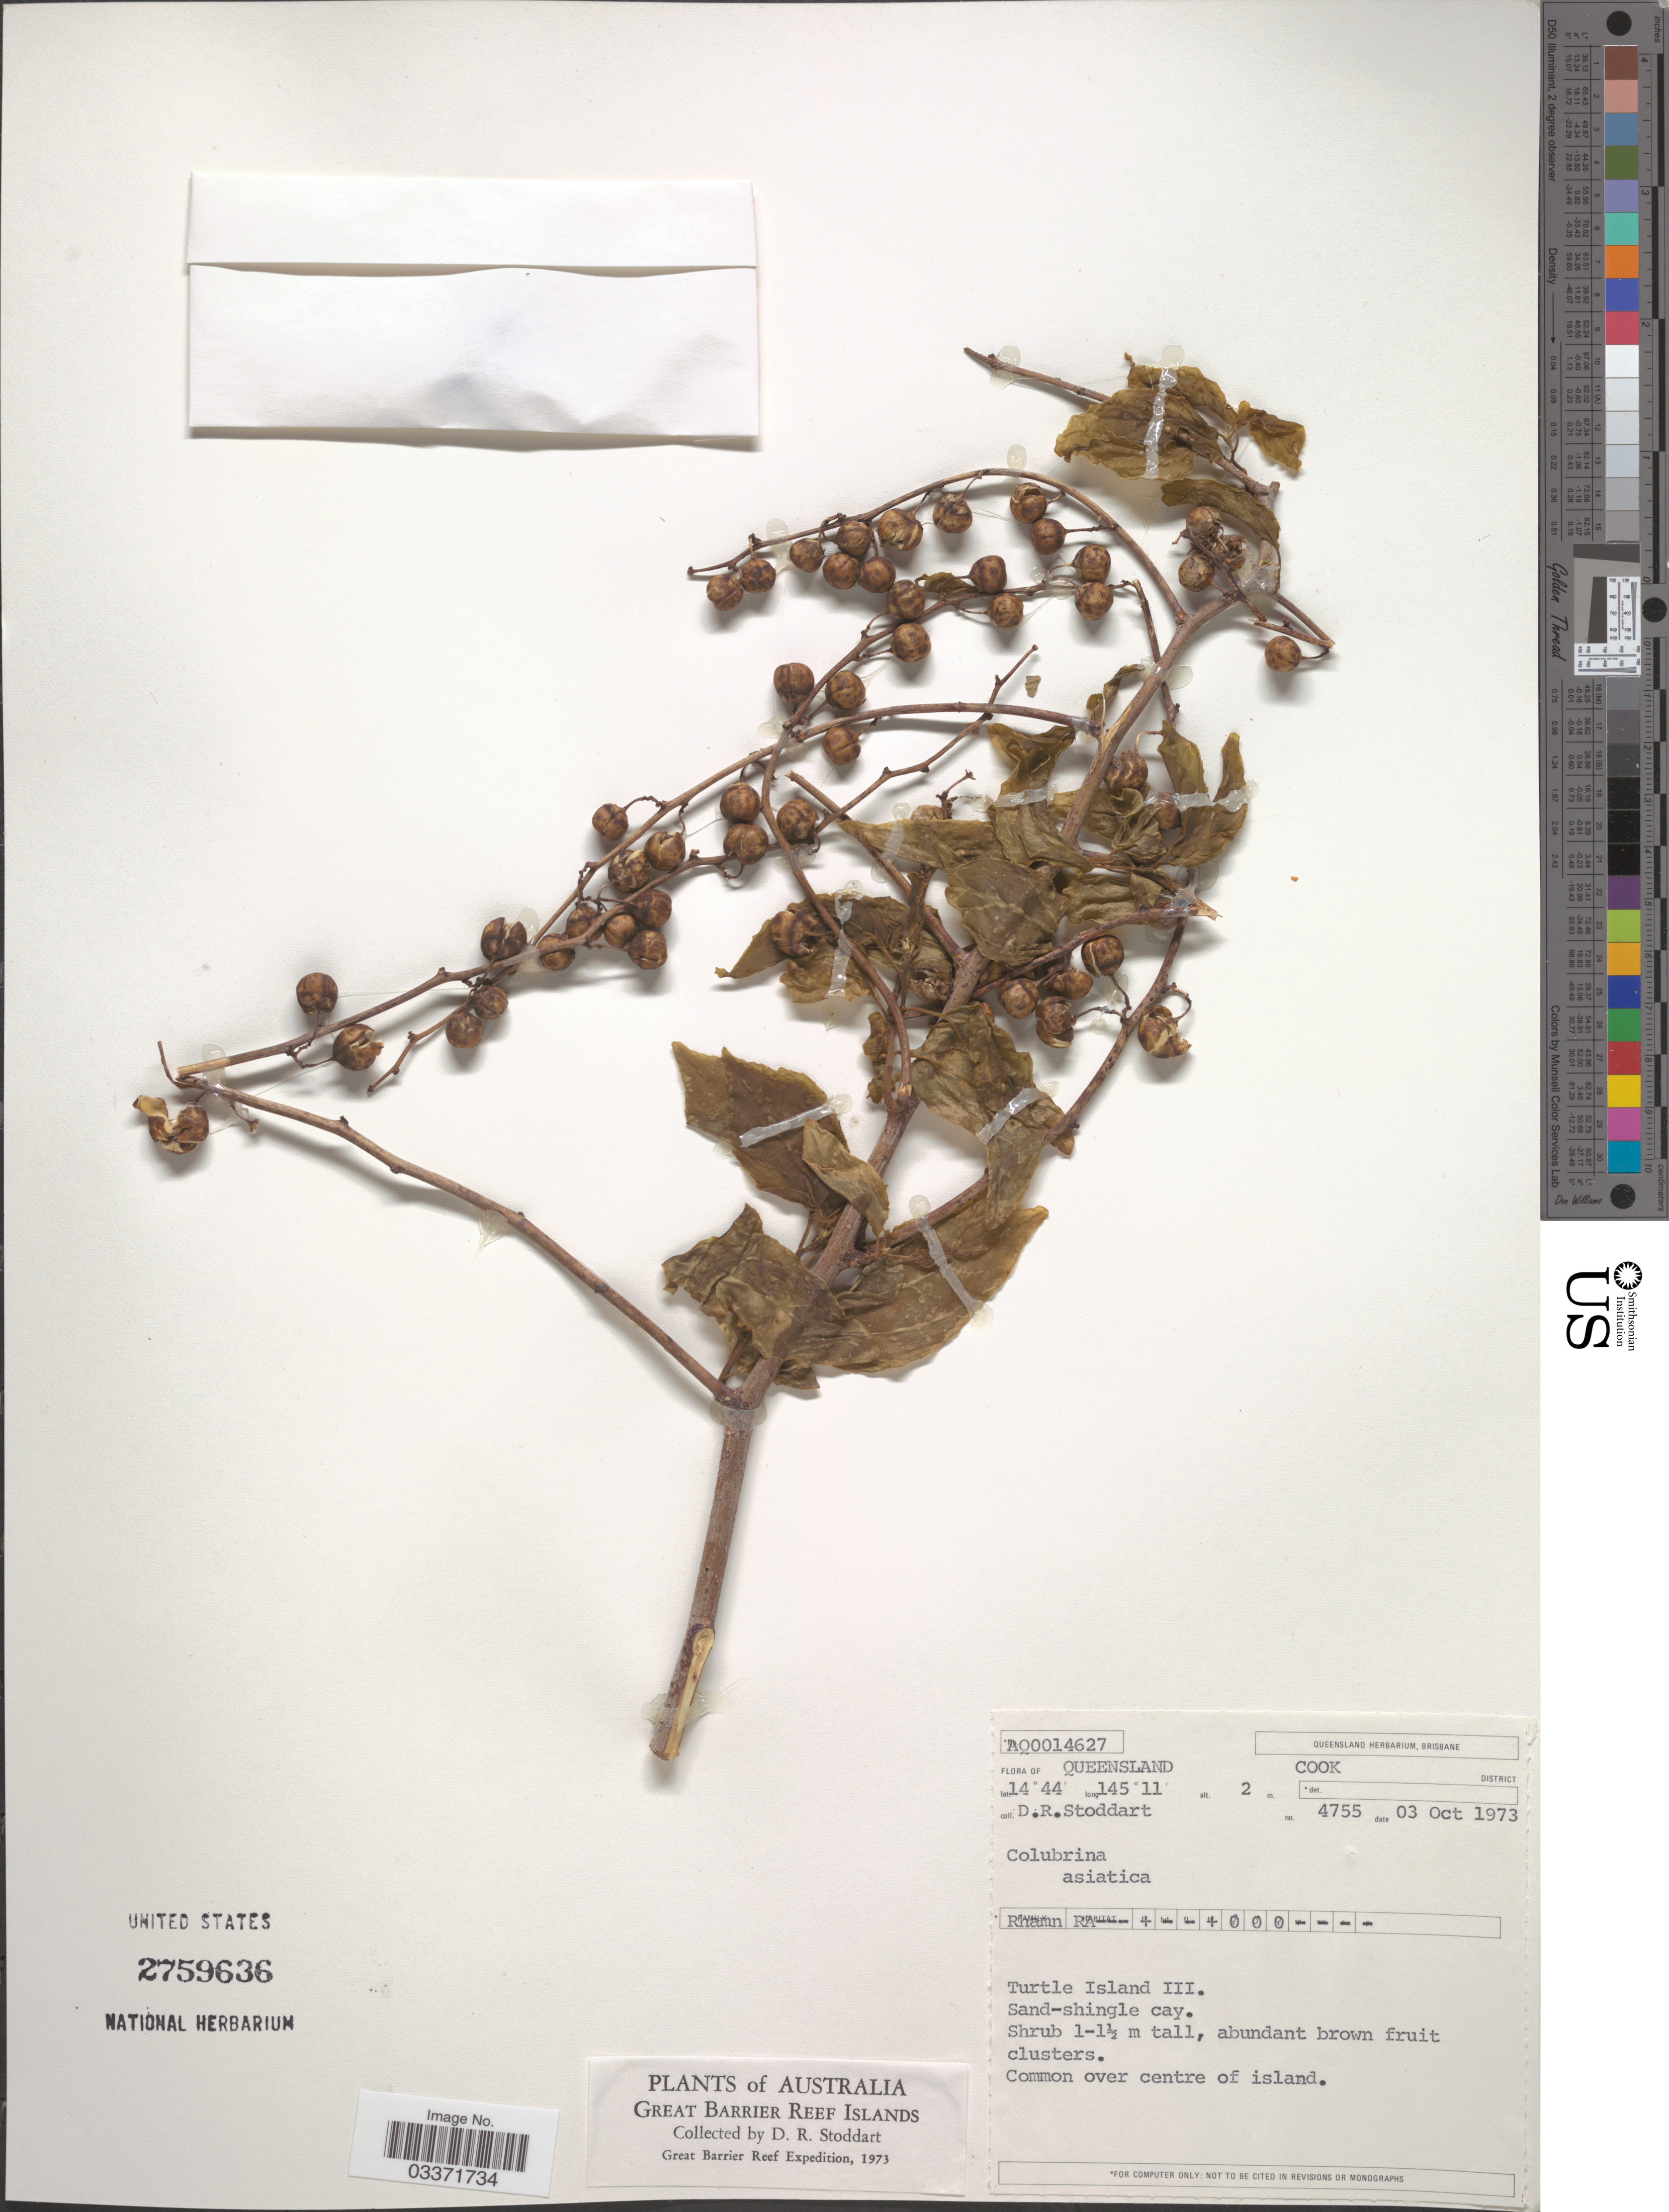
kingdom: Plantae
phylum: Tracheophyta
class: Magnoliopsida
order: Rosales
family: Rhamnaceae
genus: Colubrina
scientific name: Colubrina asiatica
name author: (L.) Brongn.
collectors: D. R. Stoddart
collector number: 4755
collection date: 1973-10-03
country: Australia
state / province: Queensland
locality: Great Barrier Reef Islands, Cook District, Turtle Island III.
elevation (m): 2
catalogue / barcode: US 2759636